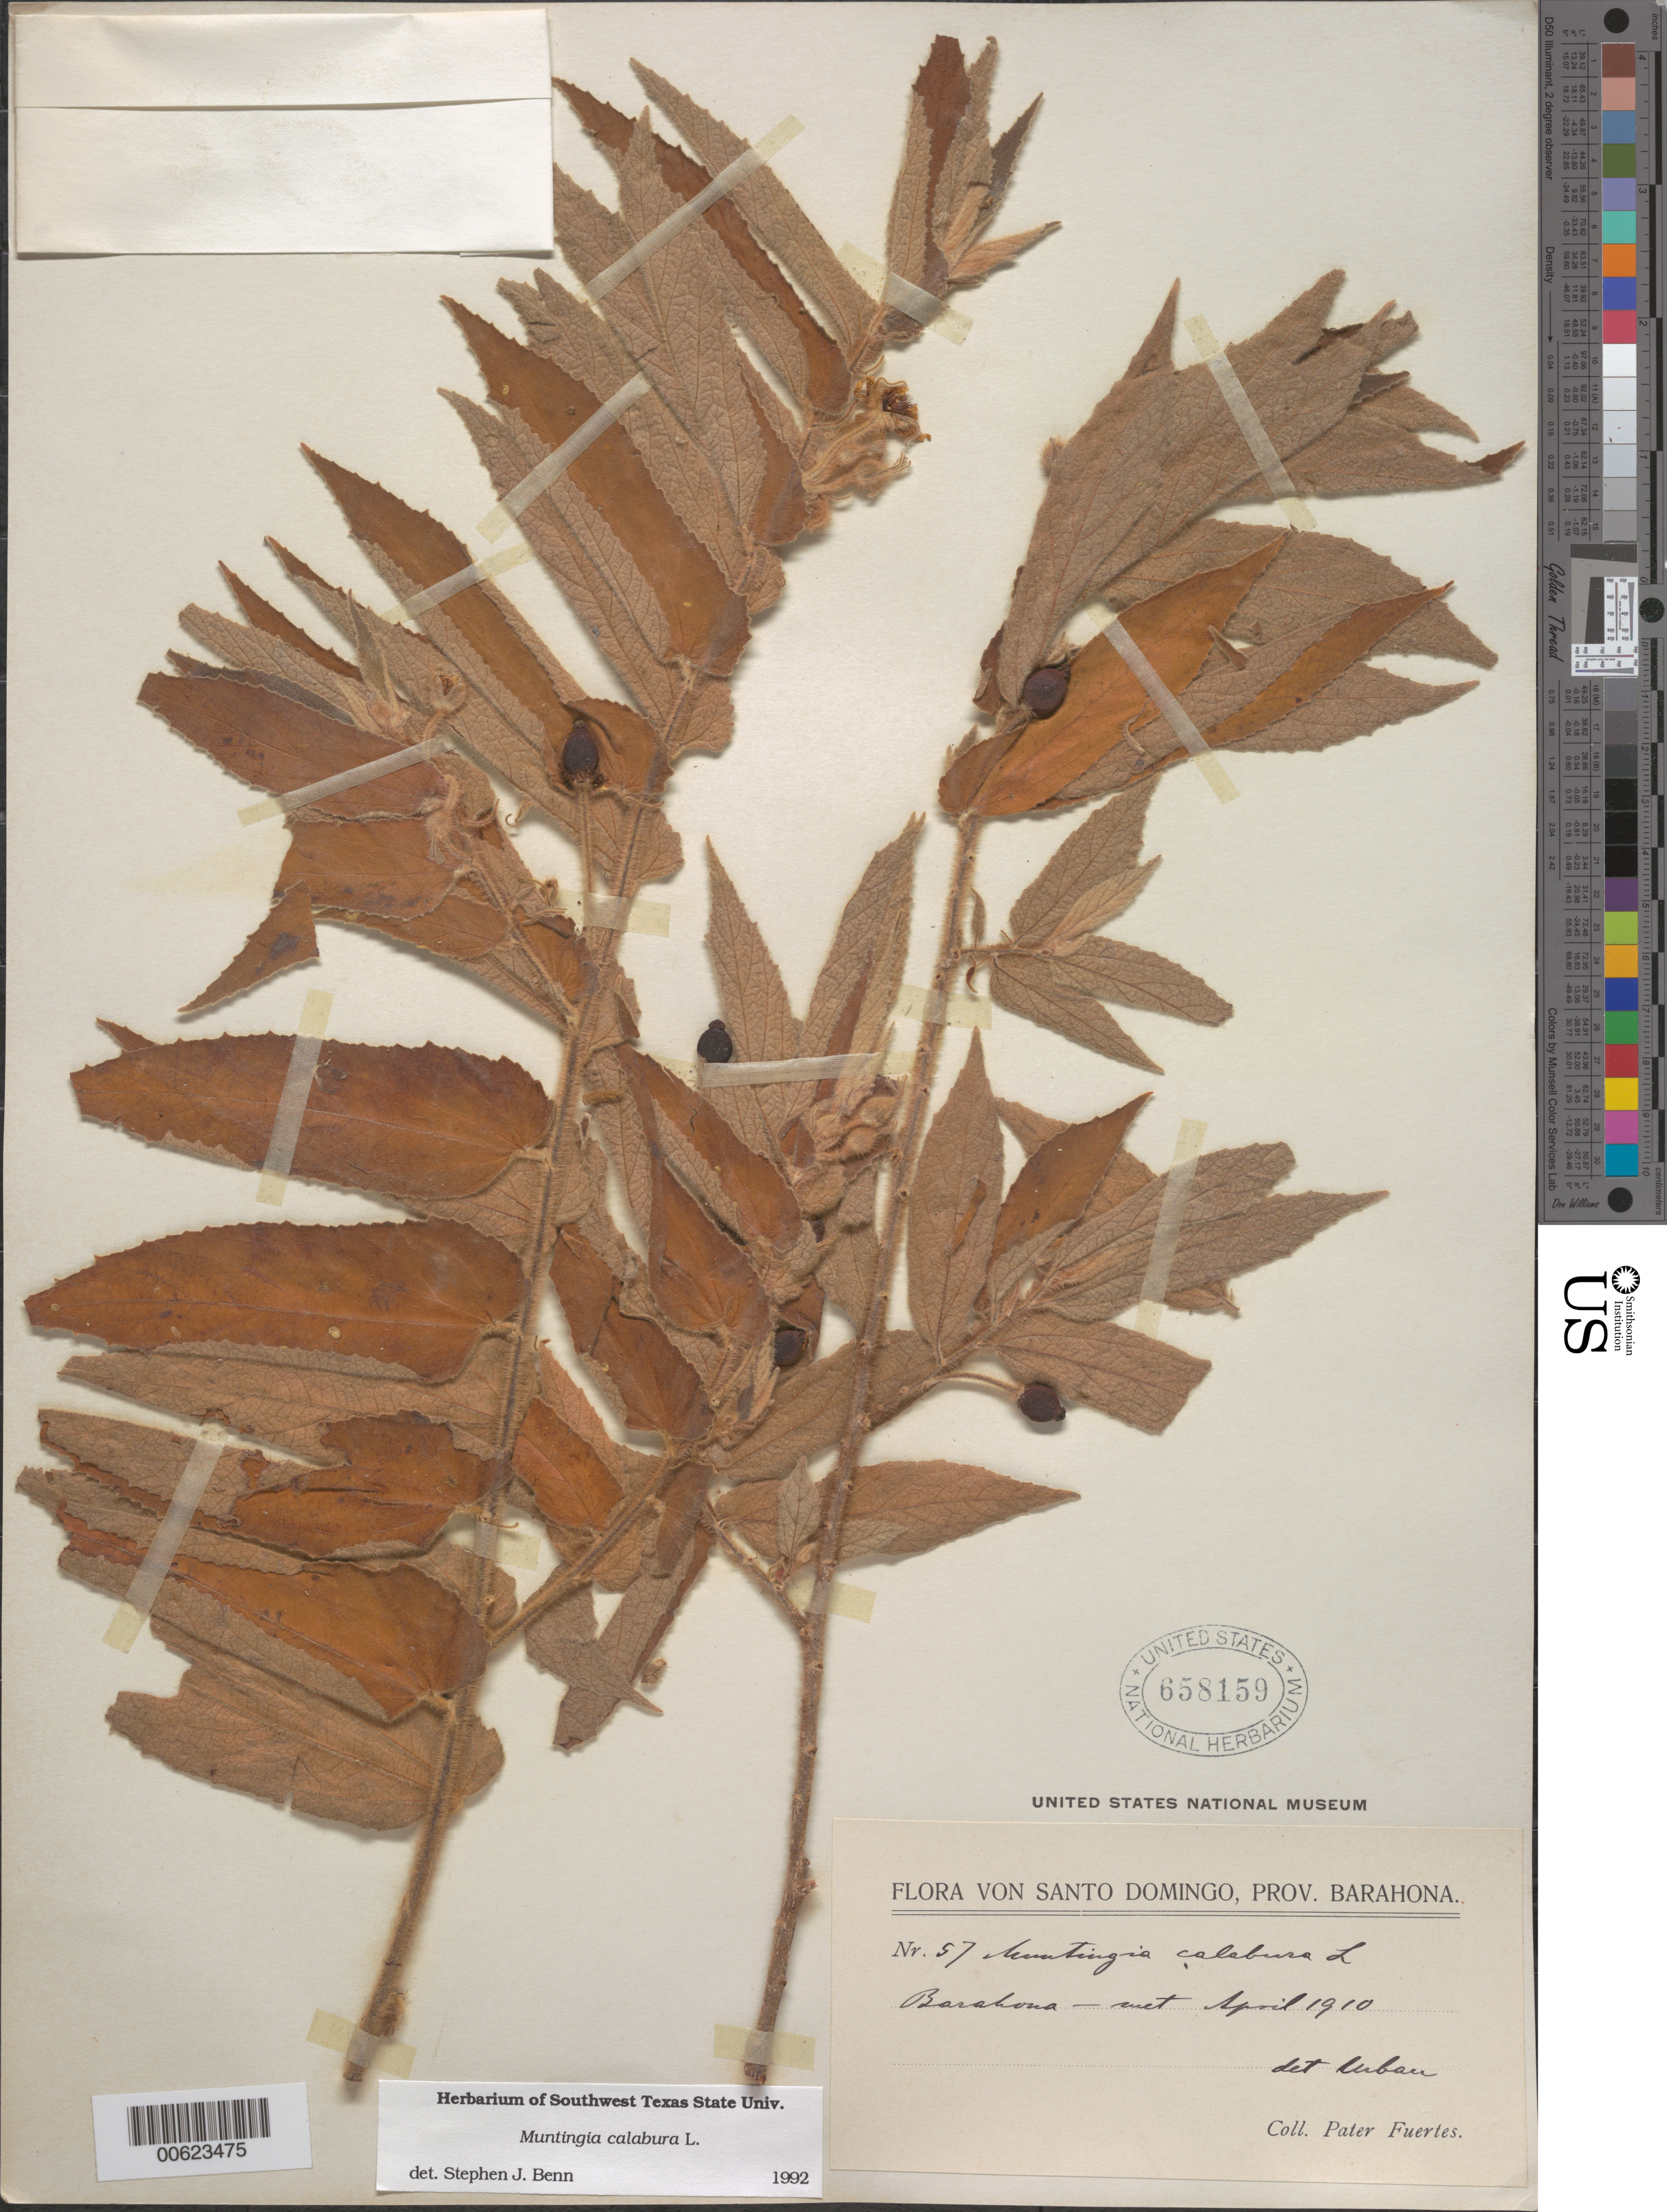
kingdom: Plantae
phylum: Tracheophyta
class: Magnoliopsida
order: Malvales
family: Muntingiaceae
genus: Muntingia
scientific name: Muntingia calabura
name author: L.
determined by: Benn, S. J.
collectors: M. D. Fuertes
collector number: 57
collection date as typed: Apr 1910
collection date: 1910-04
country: Dominican Republic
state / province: Barahona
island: Hispaniola Island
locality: Barahona.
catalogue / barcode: US 658159